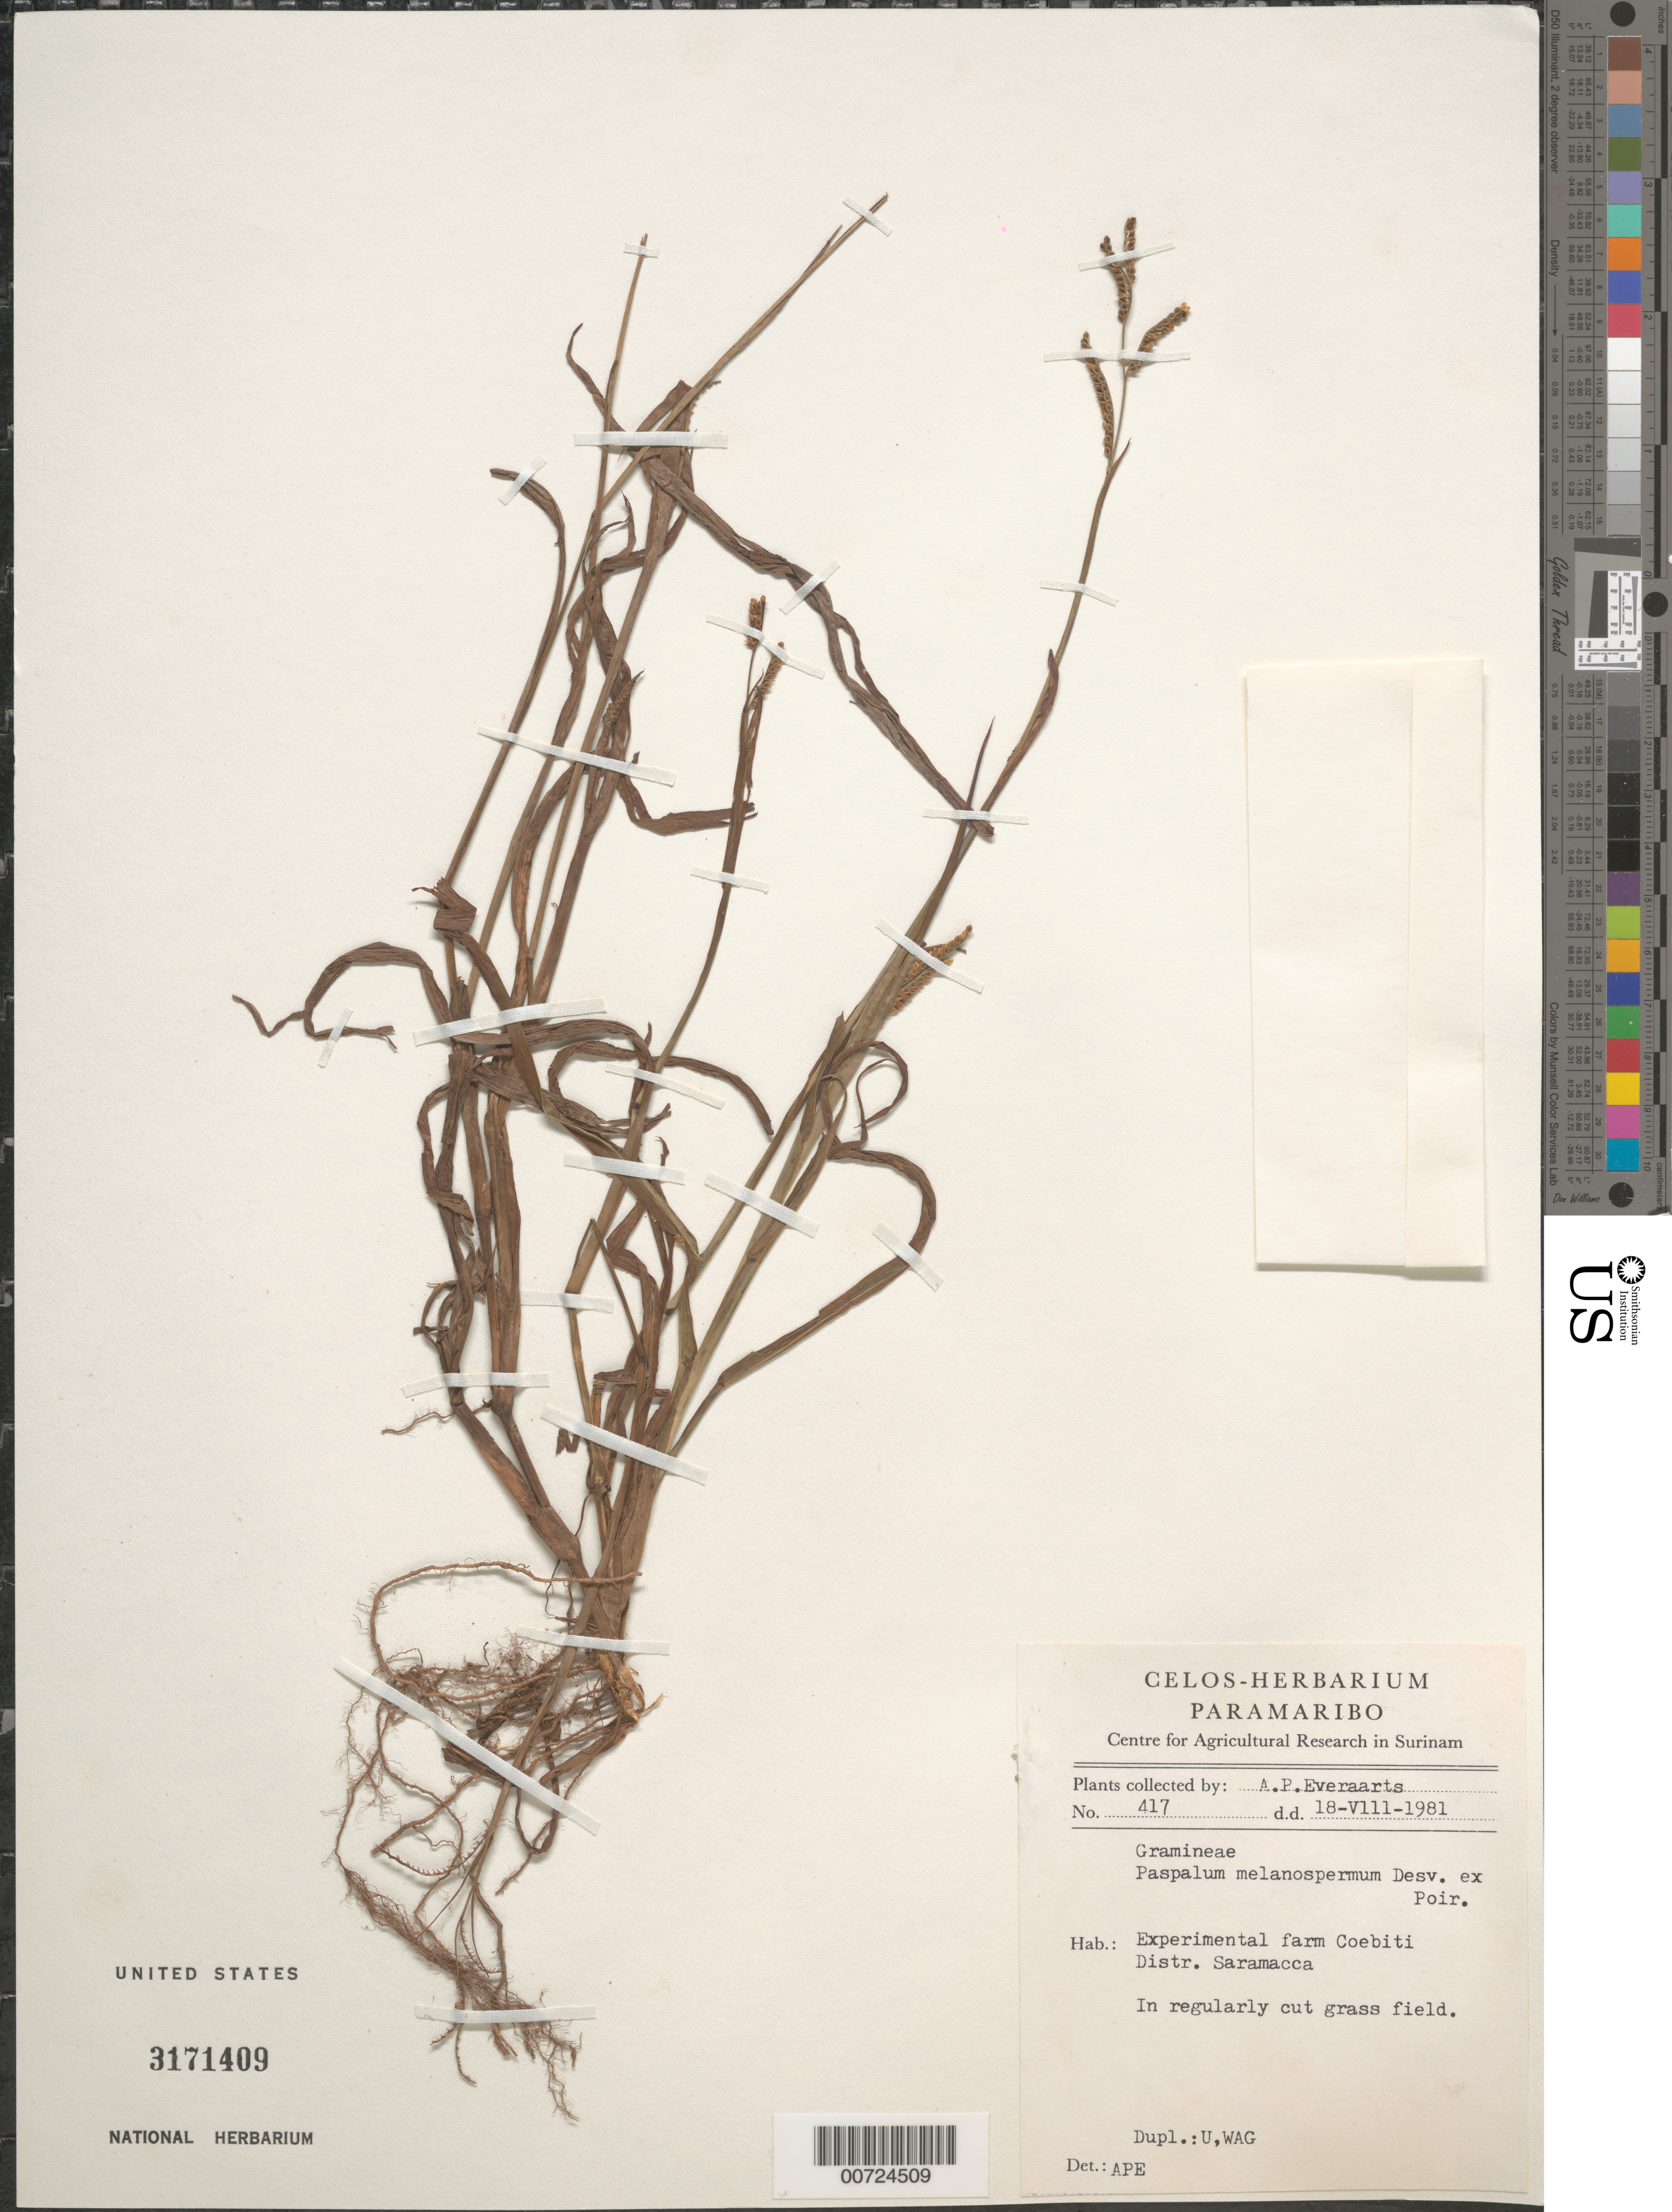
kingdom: Plantae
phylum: Tracheophyta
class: Liliopsida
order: Poales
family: Poaceae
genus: Paspalum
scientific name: Paspalum melanospermum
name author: Desv. ex Poir.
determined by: Judziewicz, E. J.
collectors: A. Everaarts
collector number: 417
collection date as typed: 18-Aug-81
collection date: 1981-08-18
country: Suriname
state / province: Saramacca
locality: Coebiti Experimental Farm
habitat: In regularly cut grass field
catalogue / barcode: US 3171409